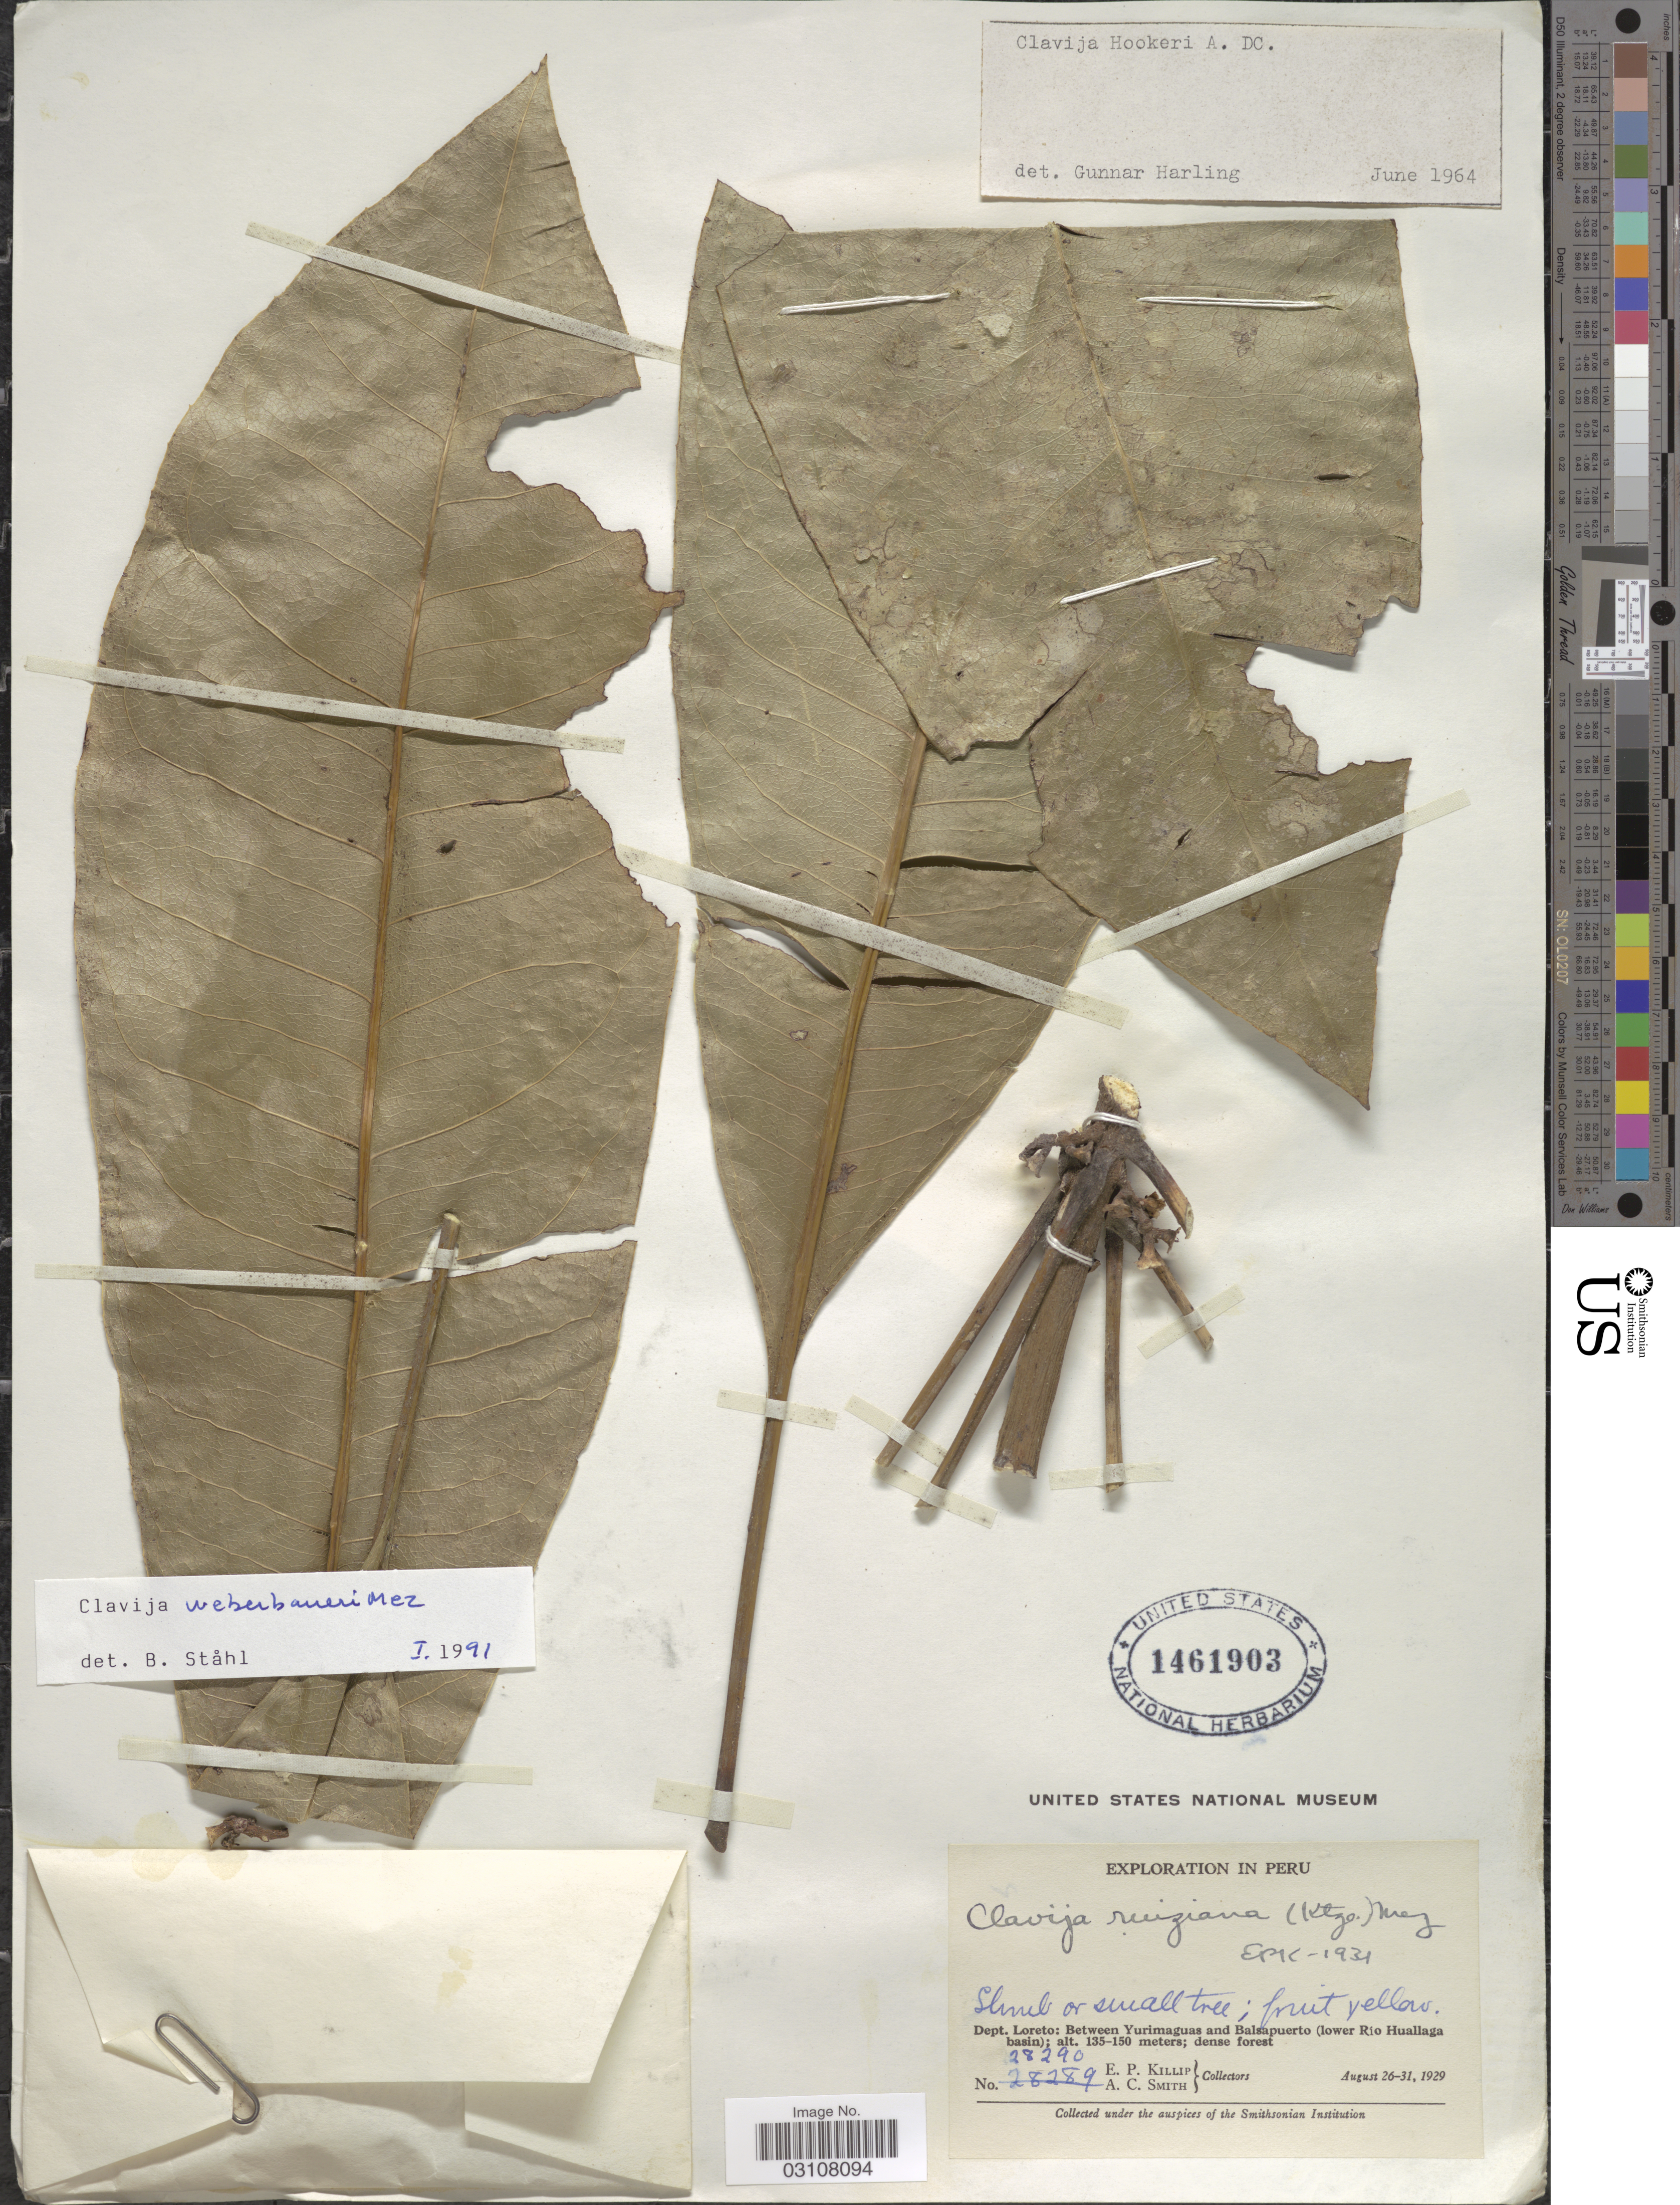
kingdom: Plantae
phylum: Tracheophyta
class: Magnoliopsida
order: Ericales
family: Primulaceae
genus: Clavija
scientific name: Clavija weberbaueri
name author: Mez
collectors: E. P. Killip & A. C. Smith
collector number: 28290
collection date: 1929-08-26/1929-08-31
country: Peru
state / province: Loreto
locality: Dept. Loreto: Between Yurimaguas and Balsapuerto (lower Río Huallaga basin).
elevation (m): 135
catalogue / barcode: US 1461903